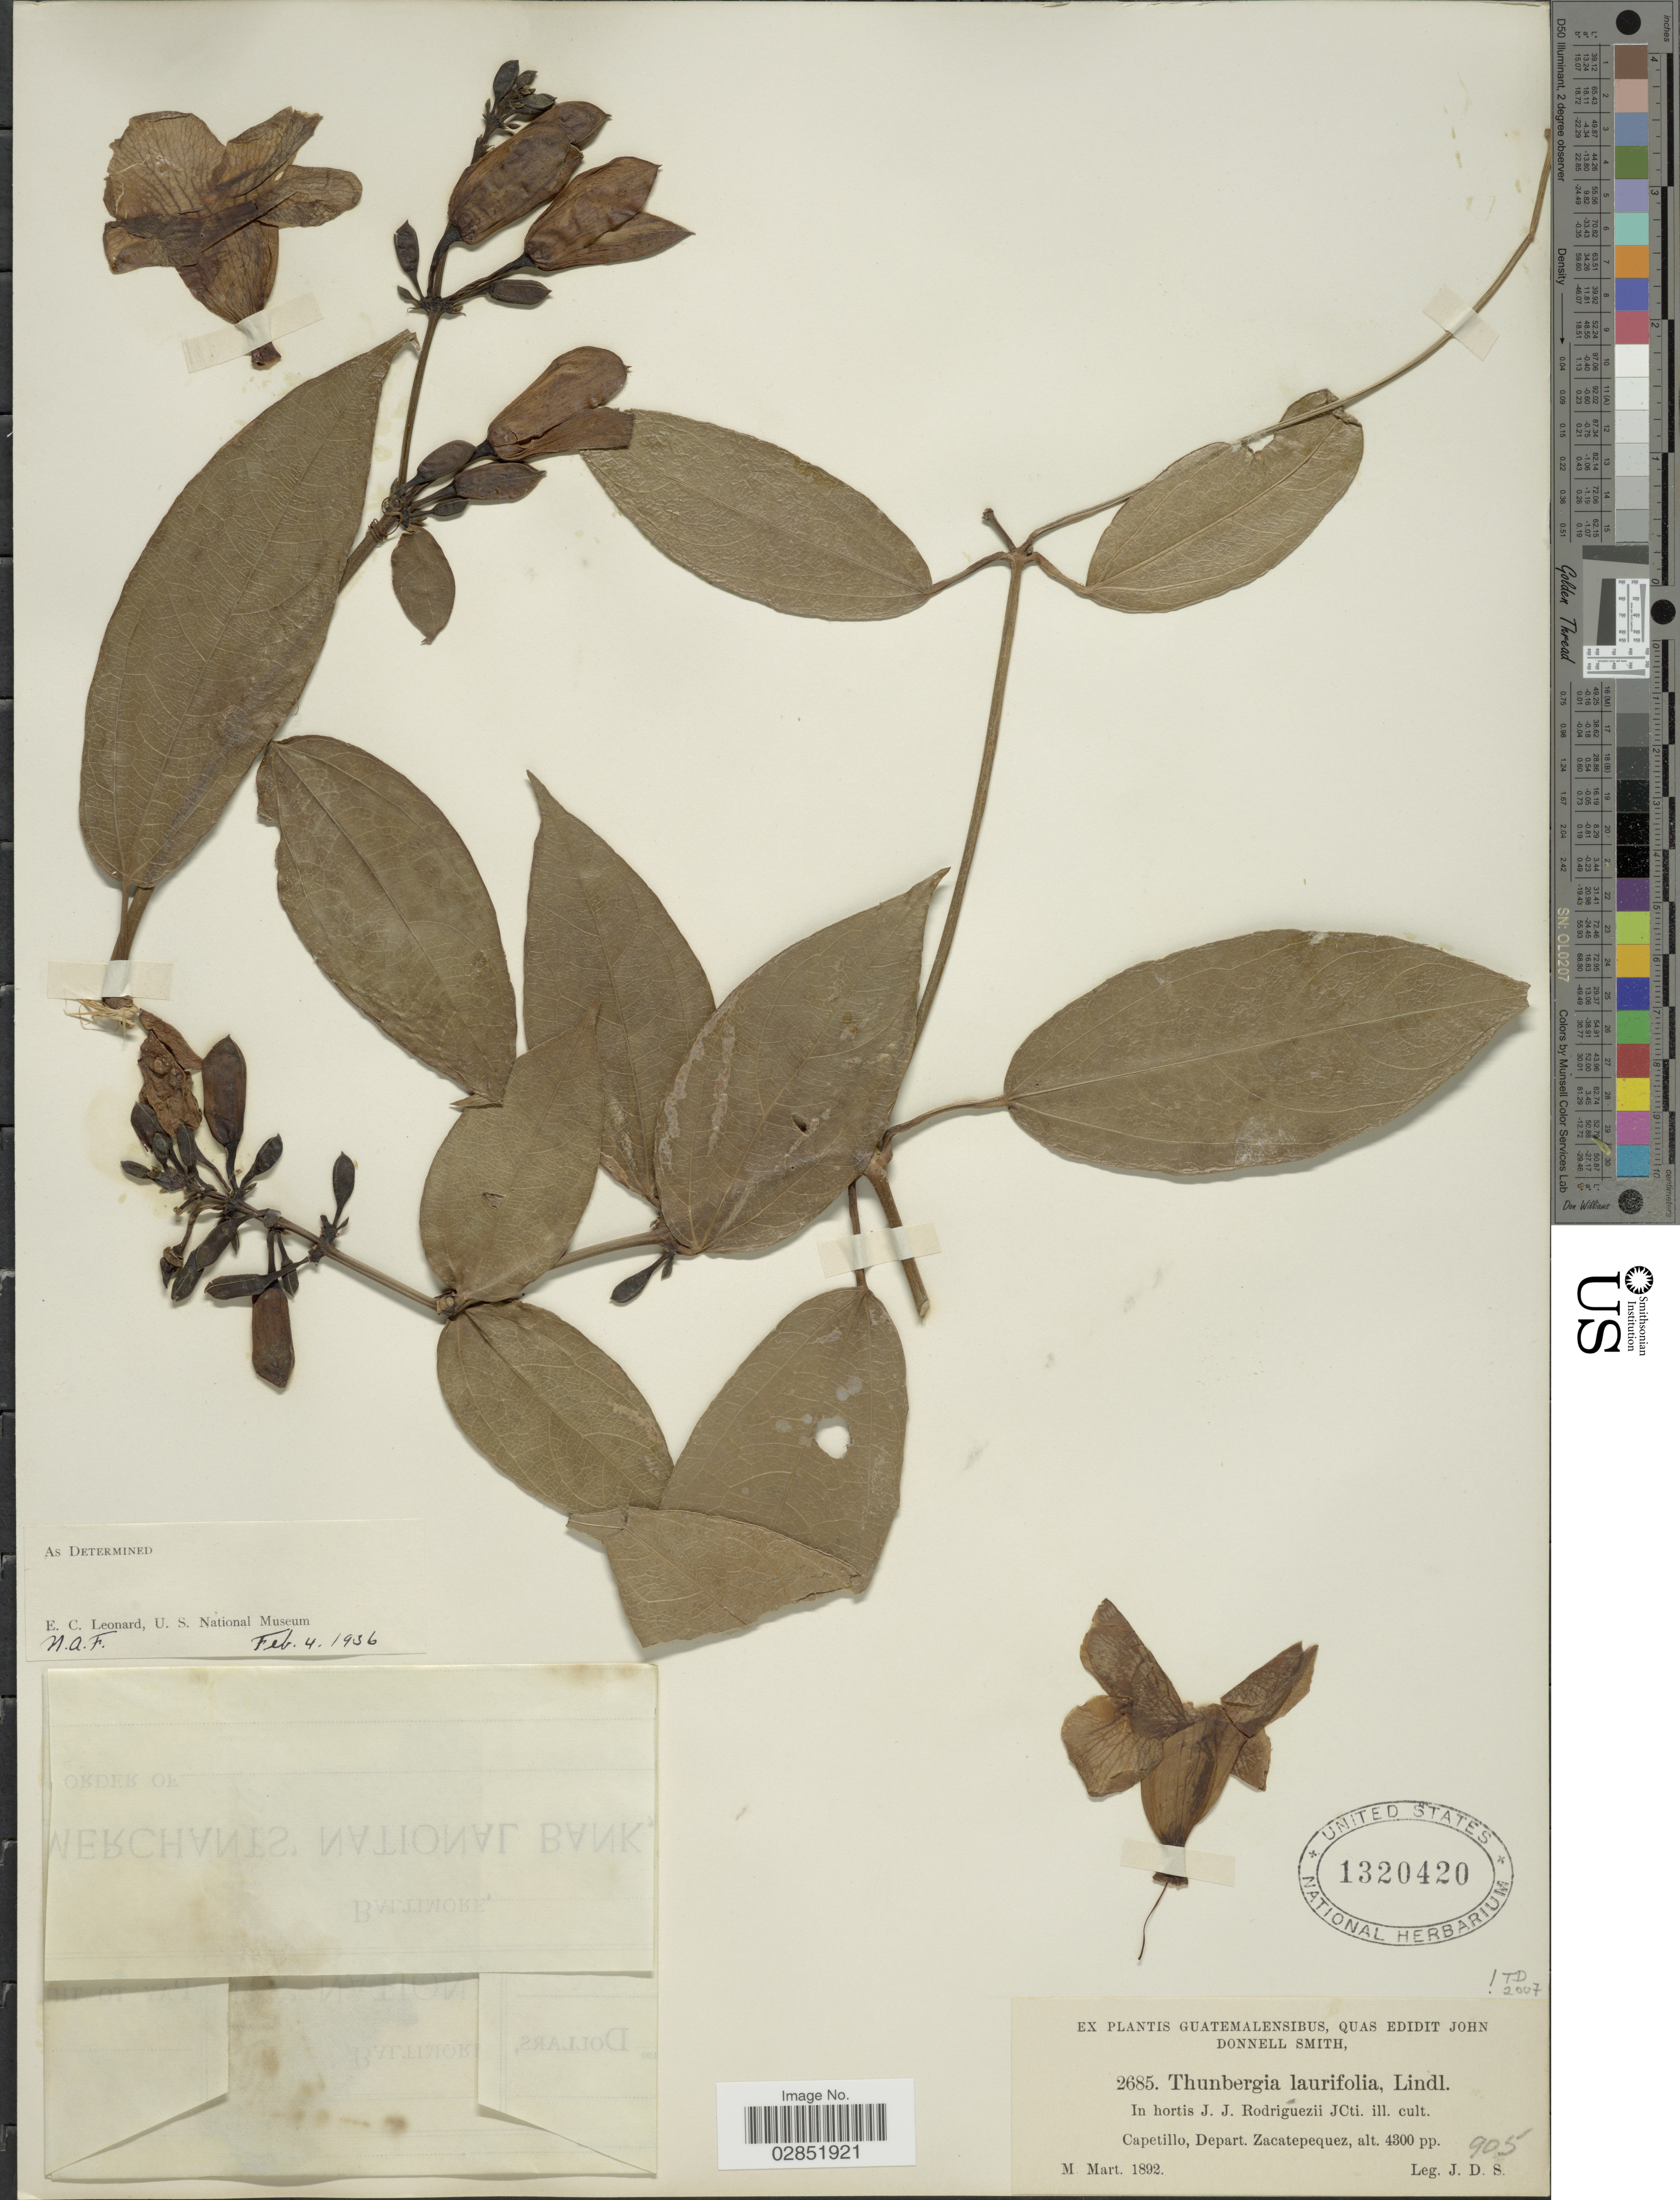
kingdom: Plantae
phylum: Tracheophyta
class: Magnoliopsida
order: Lamiales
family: Acanthaceae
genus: Thunbergia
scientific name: Thunbergia laurifolia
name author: Lindl.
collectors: J. Donnell Smith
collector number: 2685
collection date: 1892-03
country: Guatemala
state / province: Sacatepéquez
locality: Capetillo, Depart. Zacatepequez.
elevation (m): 1311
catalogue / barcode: US 1320420